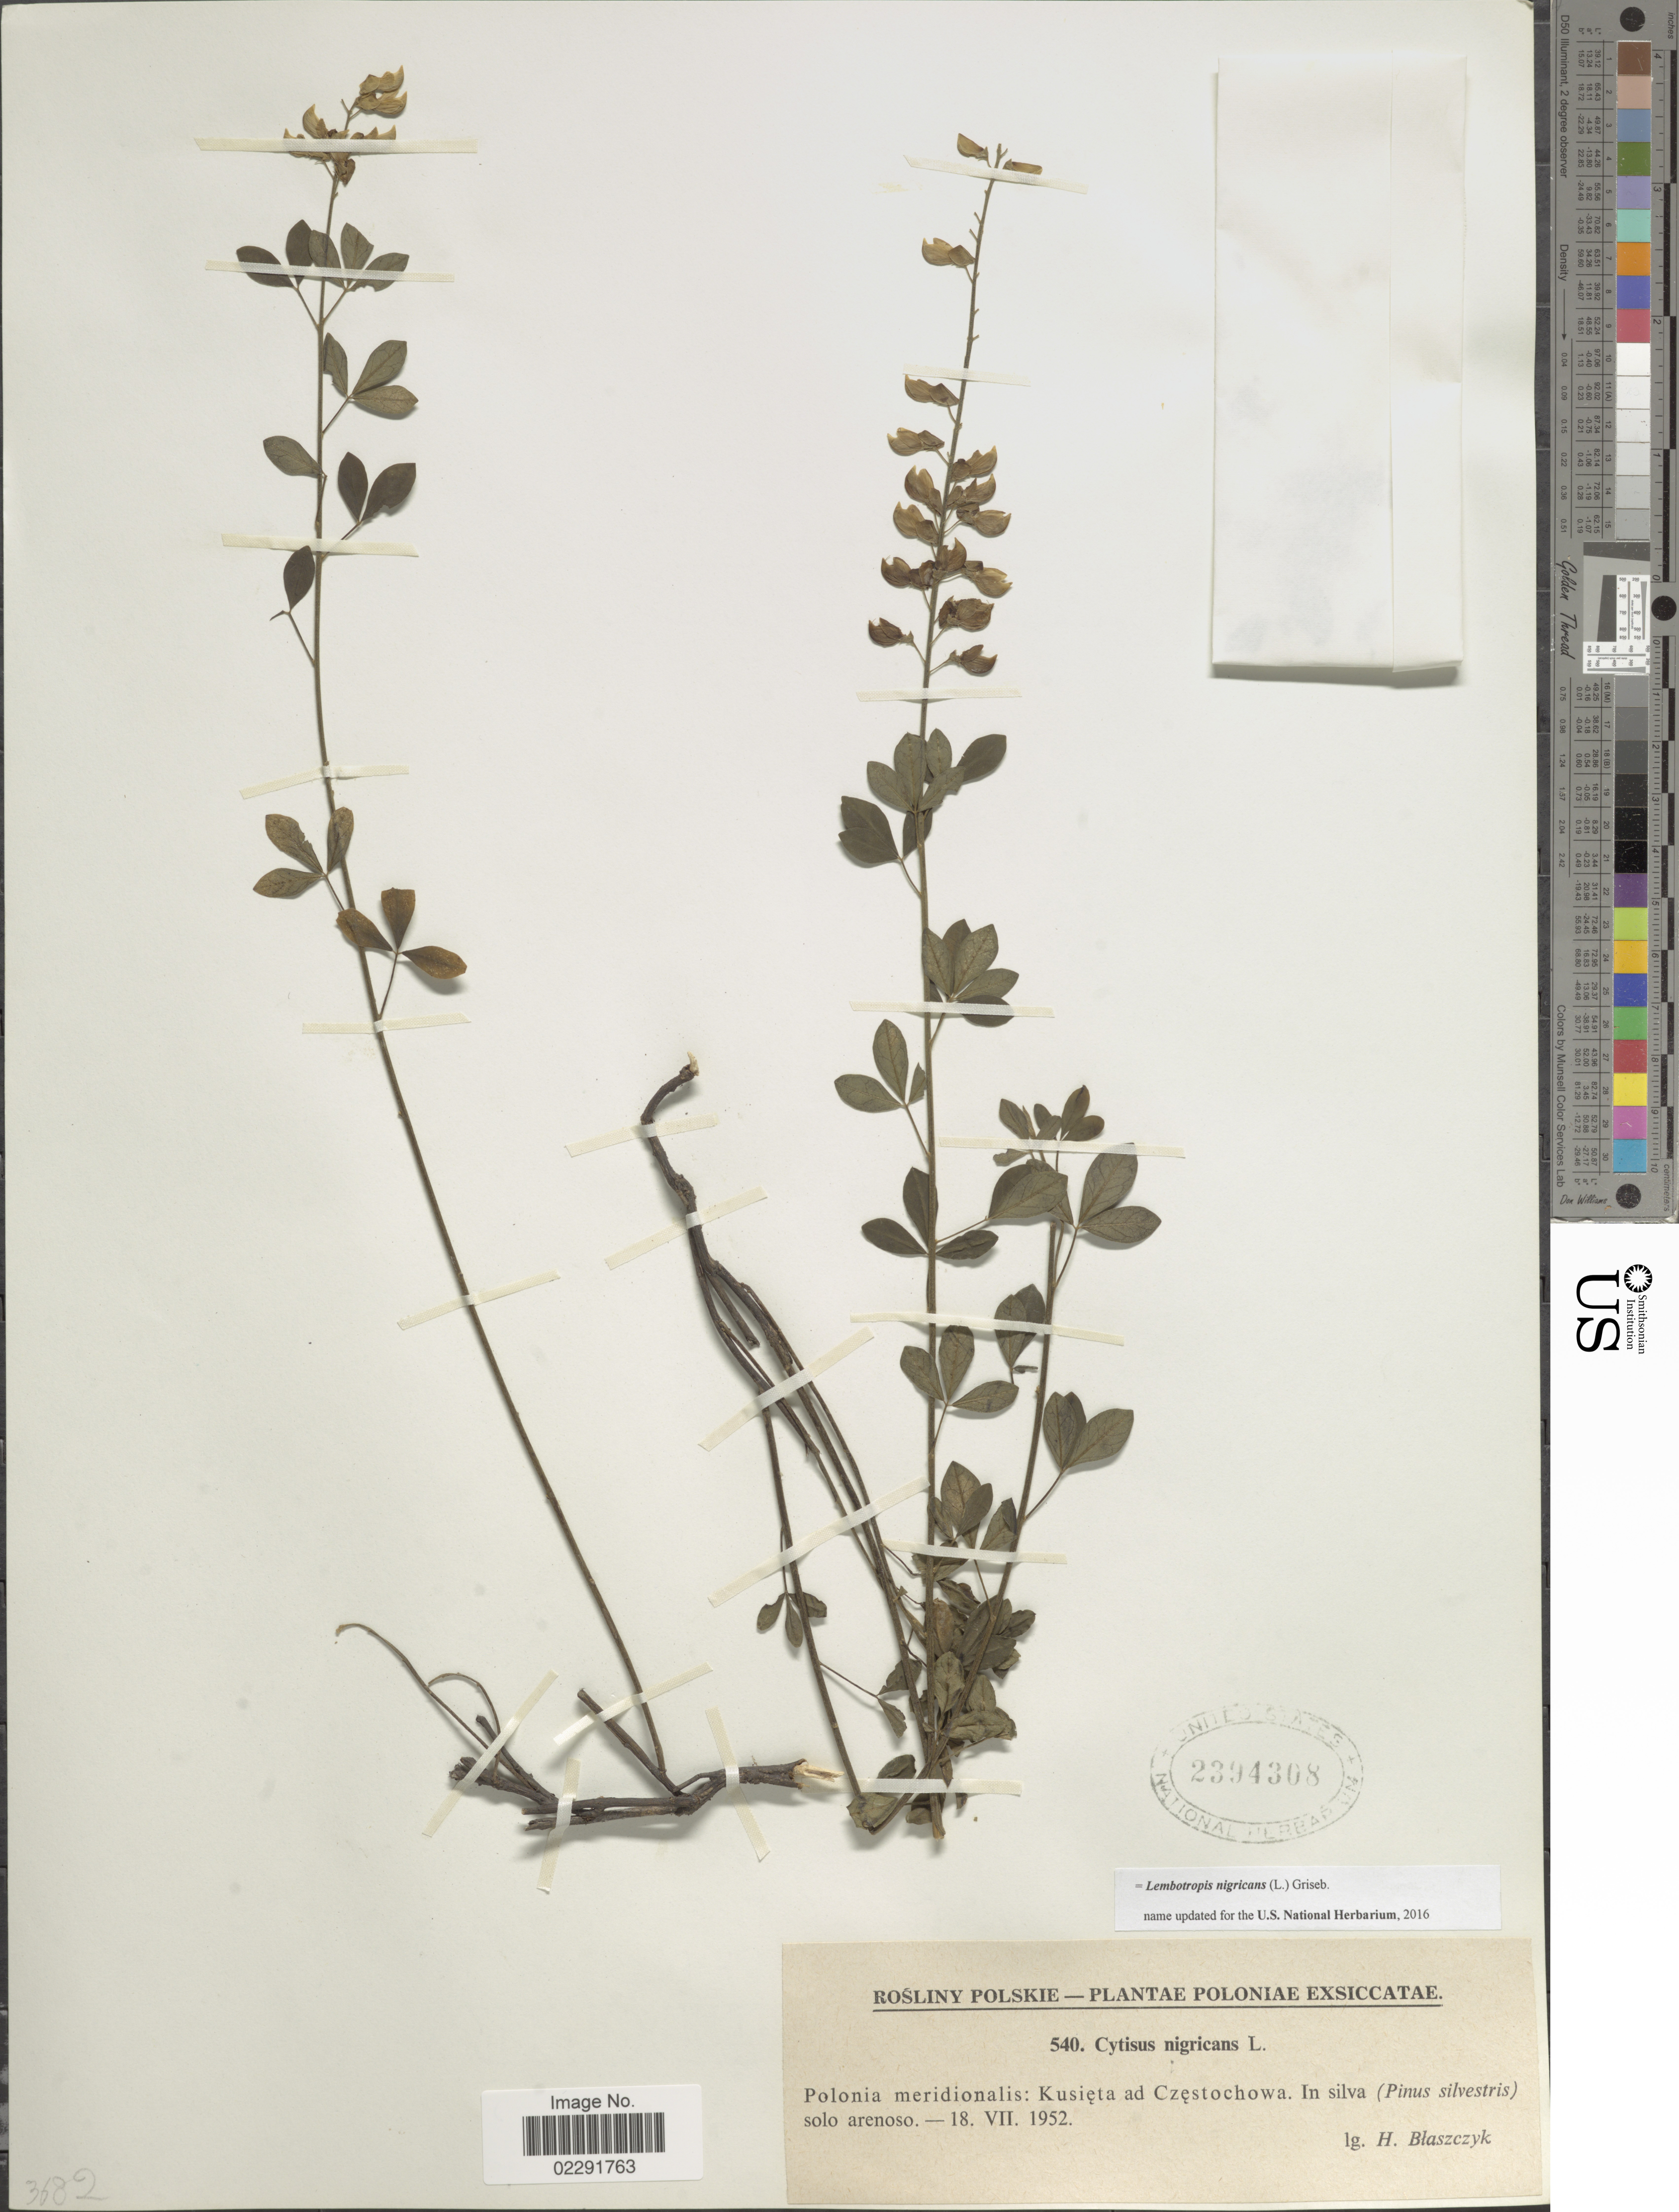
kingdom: Plantae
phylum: Tracheophyta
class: Magnoliopsida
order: Fabales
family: Fabaceae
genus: Lembotropis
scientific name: Lembotropis nigricans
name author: (L.) Griseb.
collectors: H. Blaszczyk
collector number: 540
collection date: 1952-07-18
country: Poland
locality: Poloniae exsiccatae, Polonia meridionalis: Kusieta ad Czestochowa.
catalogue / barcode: US 2394308